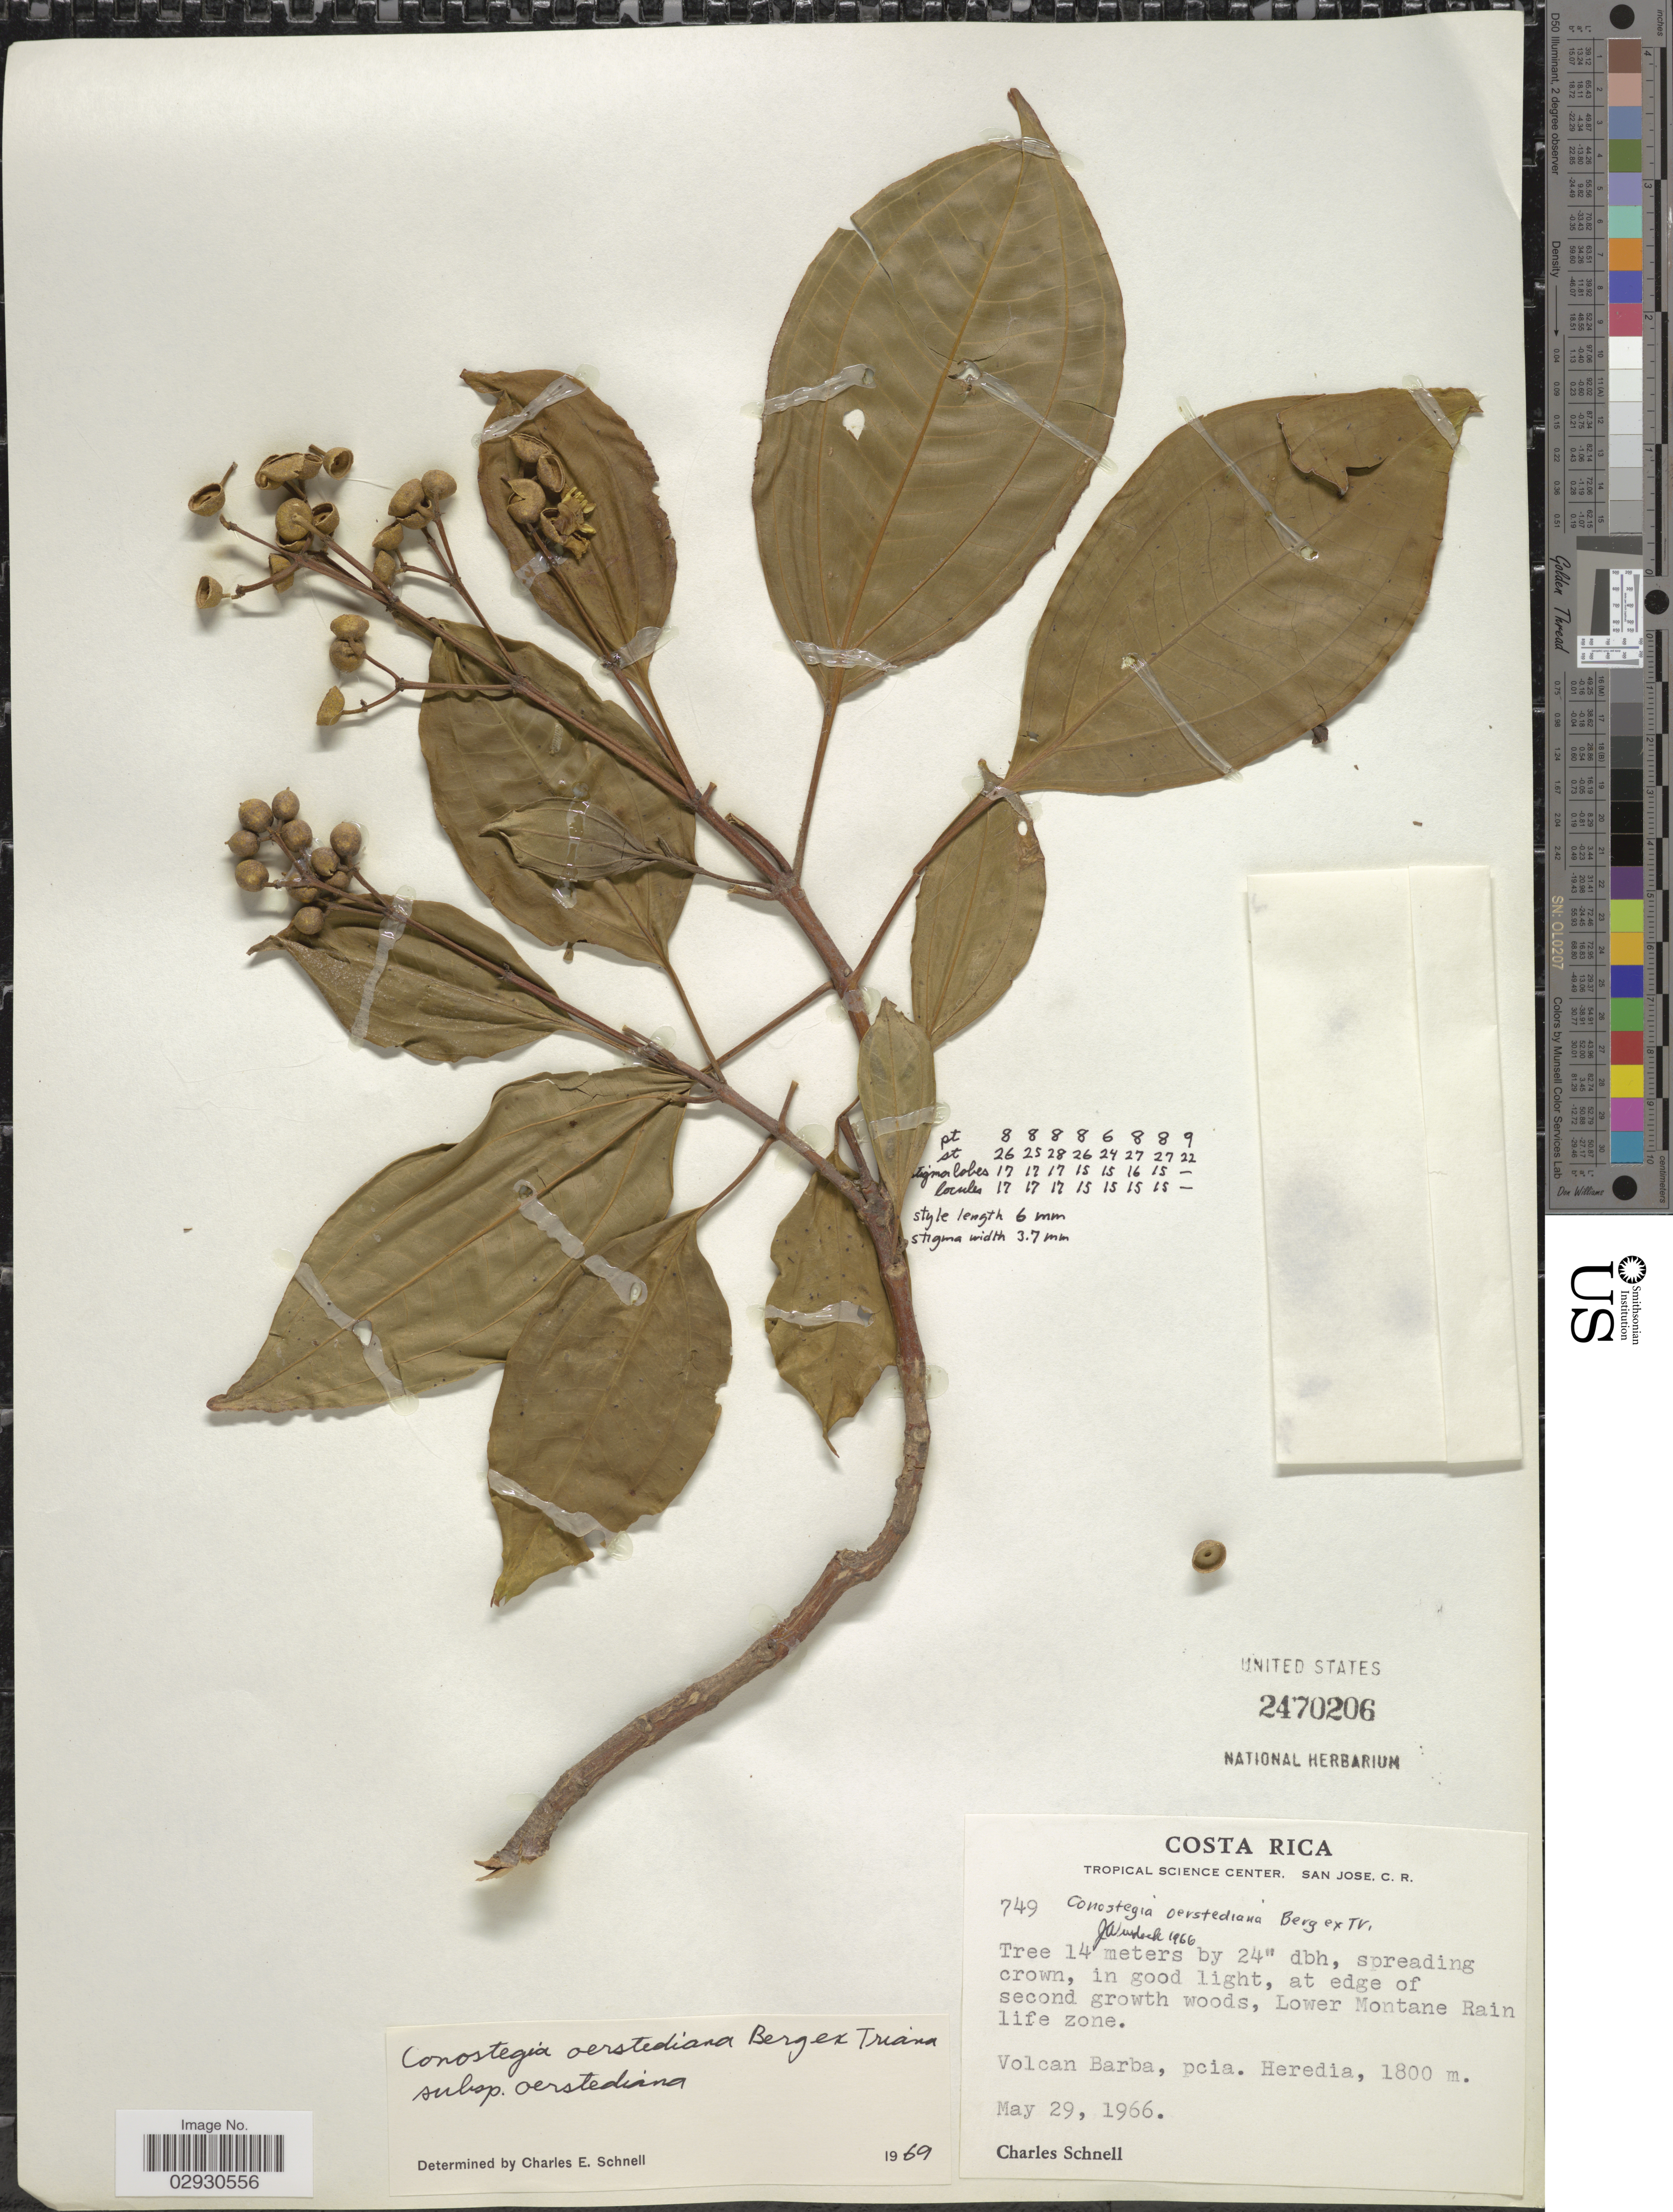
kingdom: Plantae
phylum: Tracheophyta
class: Magnoliopsida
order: Myrtales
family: Melastomataceae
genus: Conostegia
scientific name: Conostegia oerstediana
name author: O. Berg ex Triana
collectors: C. Schnell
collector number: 749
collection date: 1966-05-29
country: Costa Rica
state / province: Heredia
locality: At edge of second growth woods, Lower Montane Rain life zone. Volcan Barba, pcia. Heredia.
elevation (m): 1800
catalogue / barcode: US 2470206